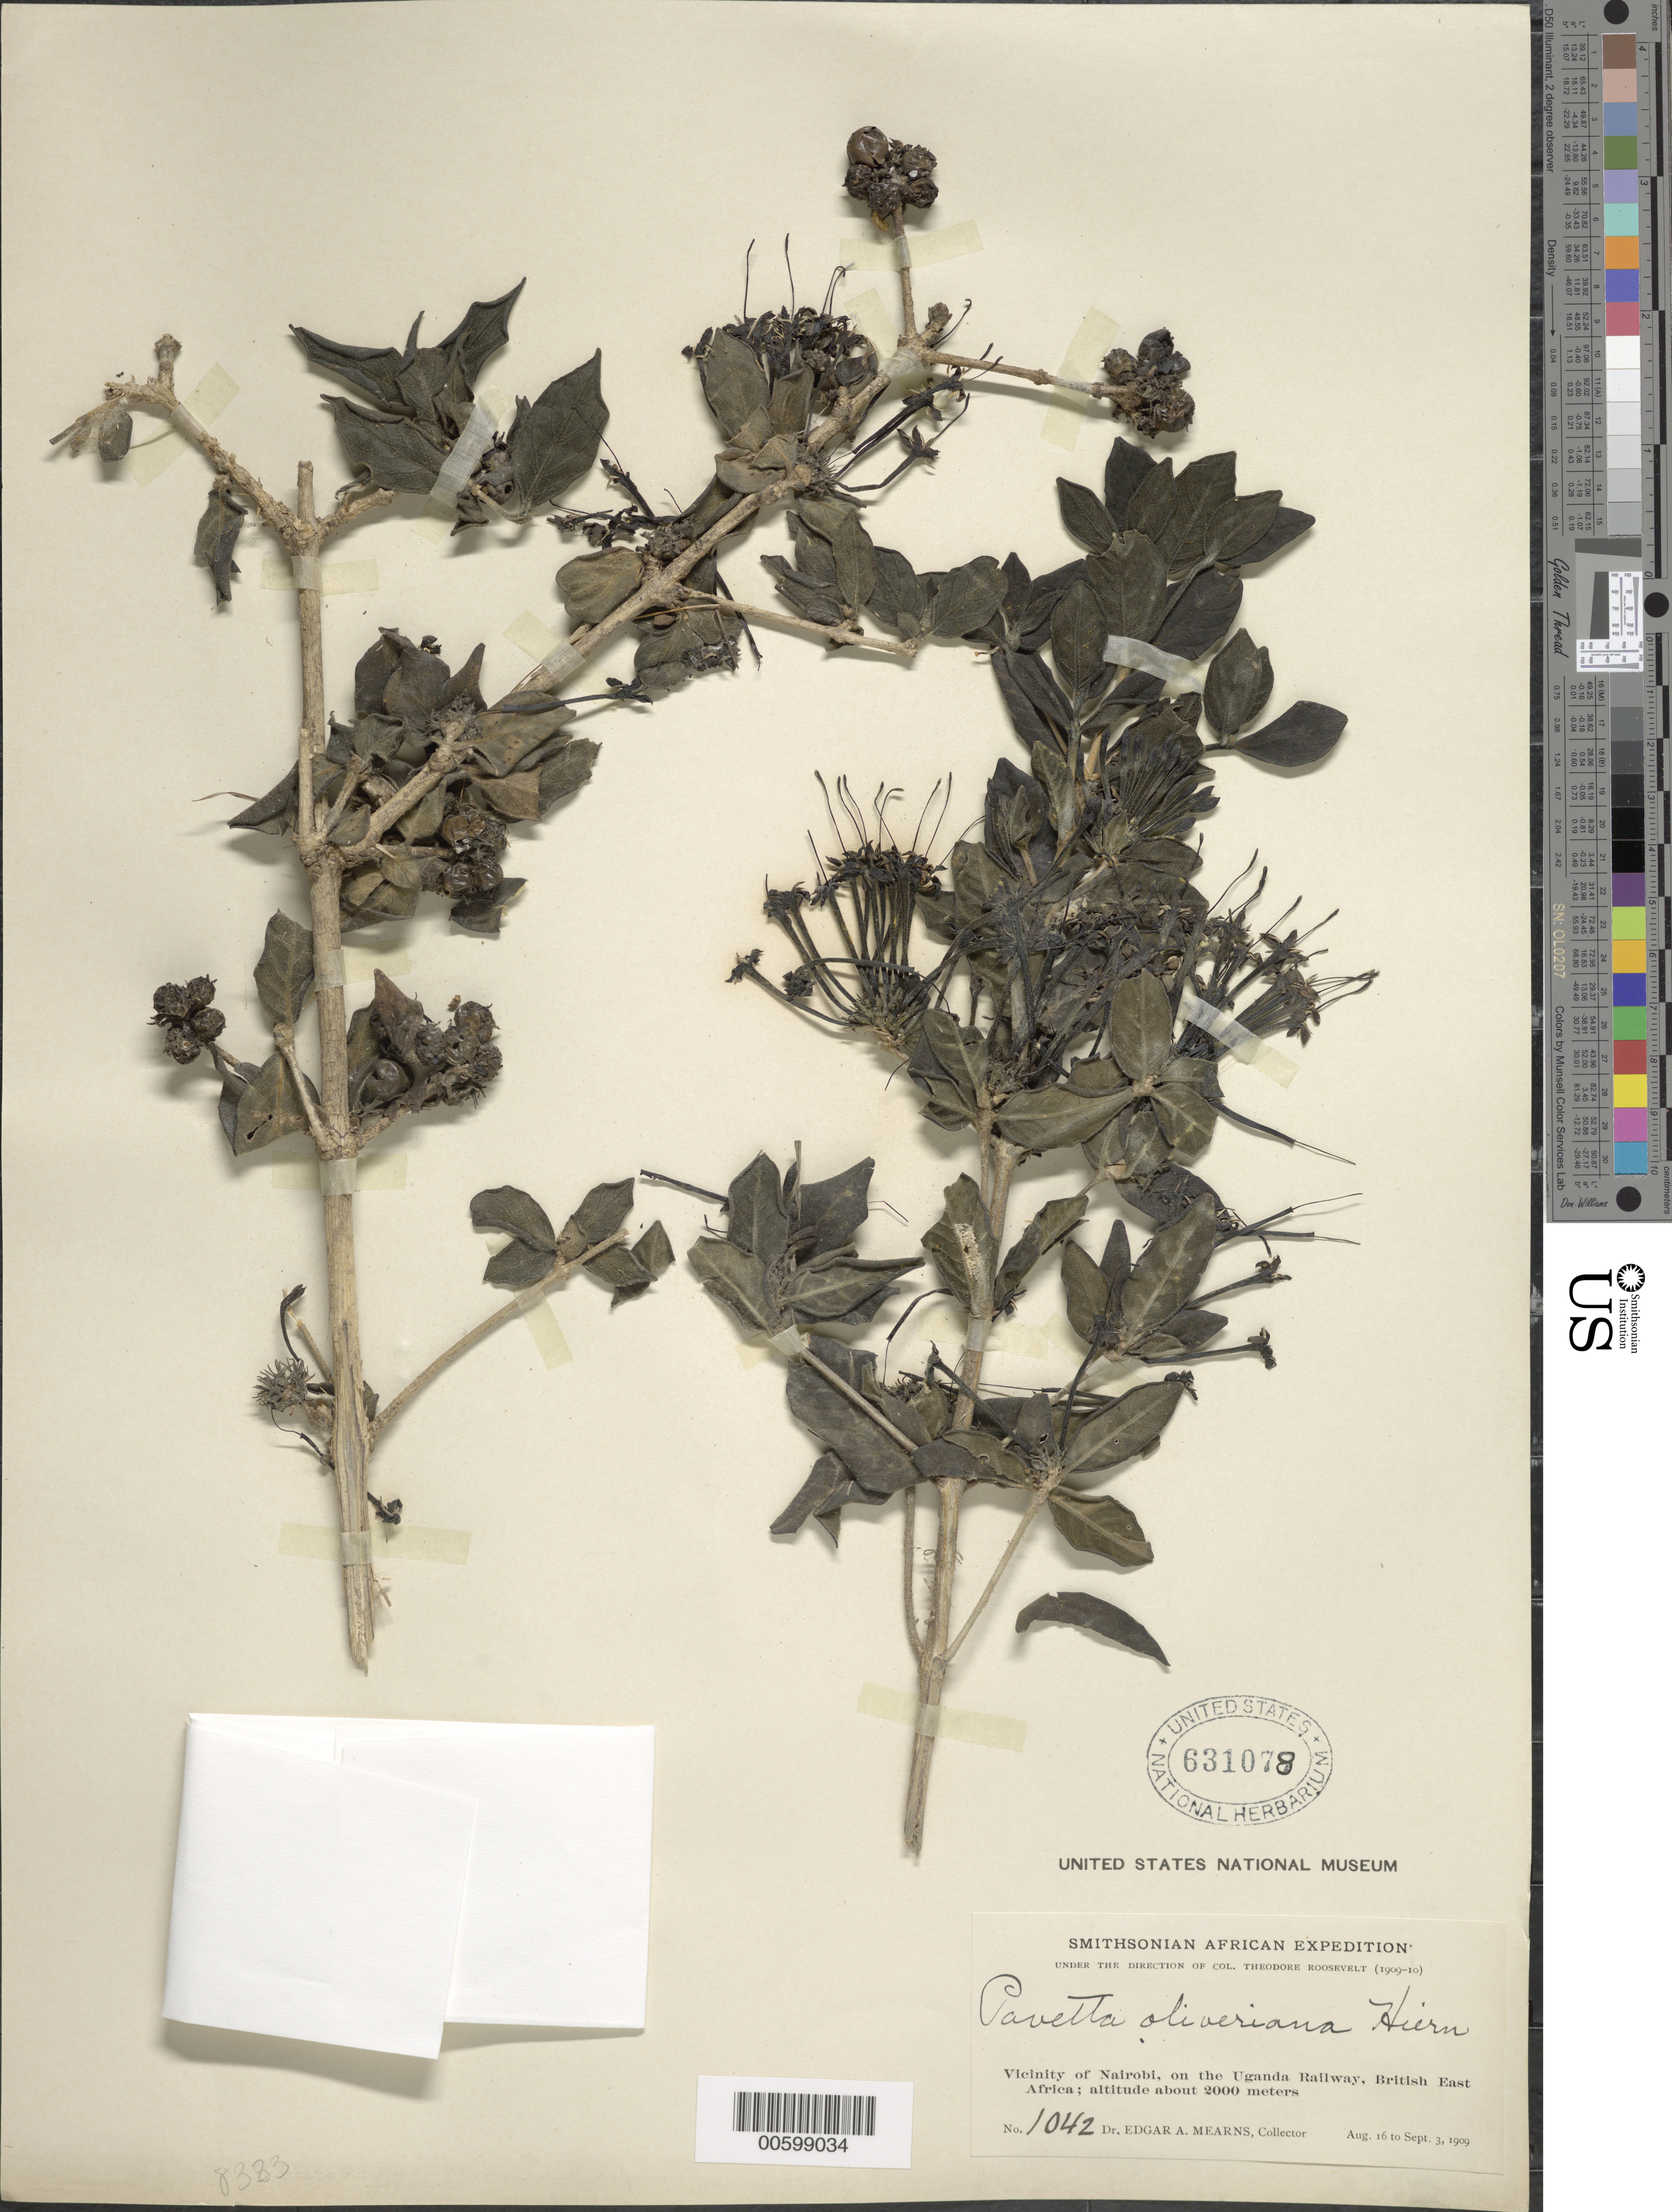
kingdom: Plantae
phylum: Tracheophyta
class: Magnoliopsida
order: Gentianales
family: Rubiaceae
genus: Pavetta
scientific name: Pavetta oliveriana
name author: Hiern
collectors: E. A. Mearns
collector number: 1042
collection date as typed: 16 Aug 1909 to 03 Sep 1909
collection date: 1909-08-16/1909-09-03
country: Kenya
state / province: Nairobi Area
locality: Vicinity of Nairobi, on the Uganda railway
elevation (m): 2000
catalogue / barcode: US 631078